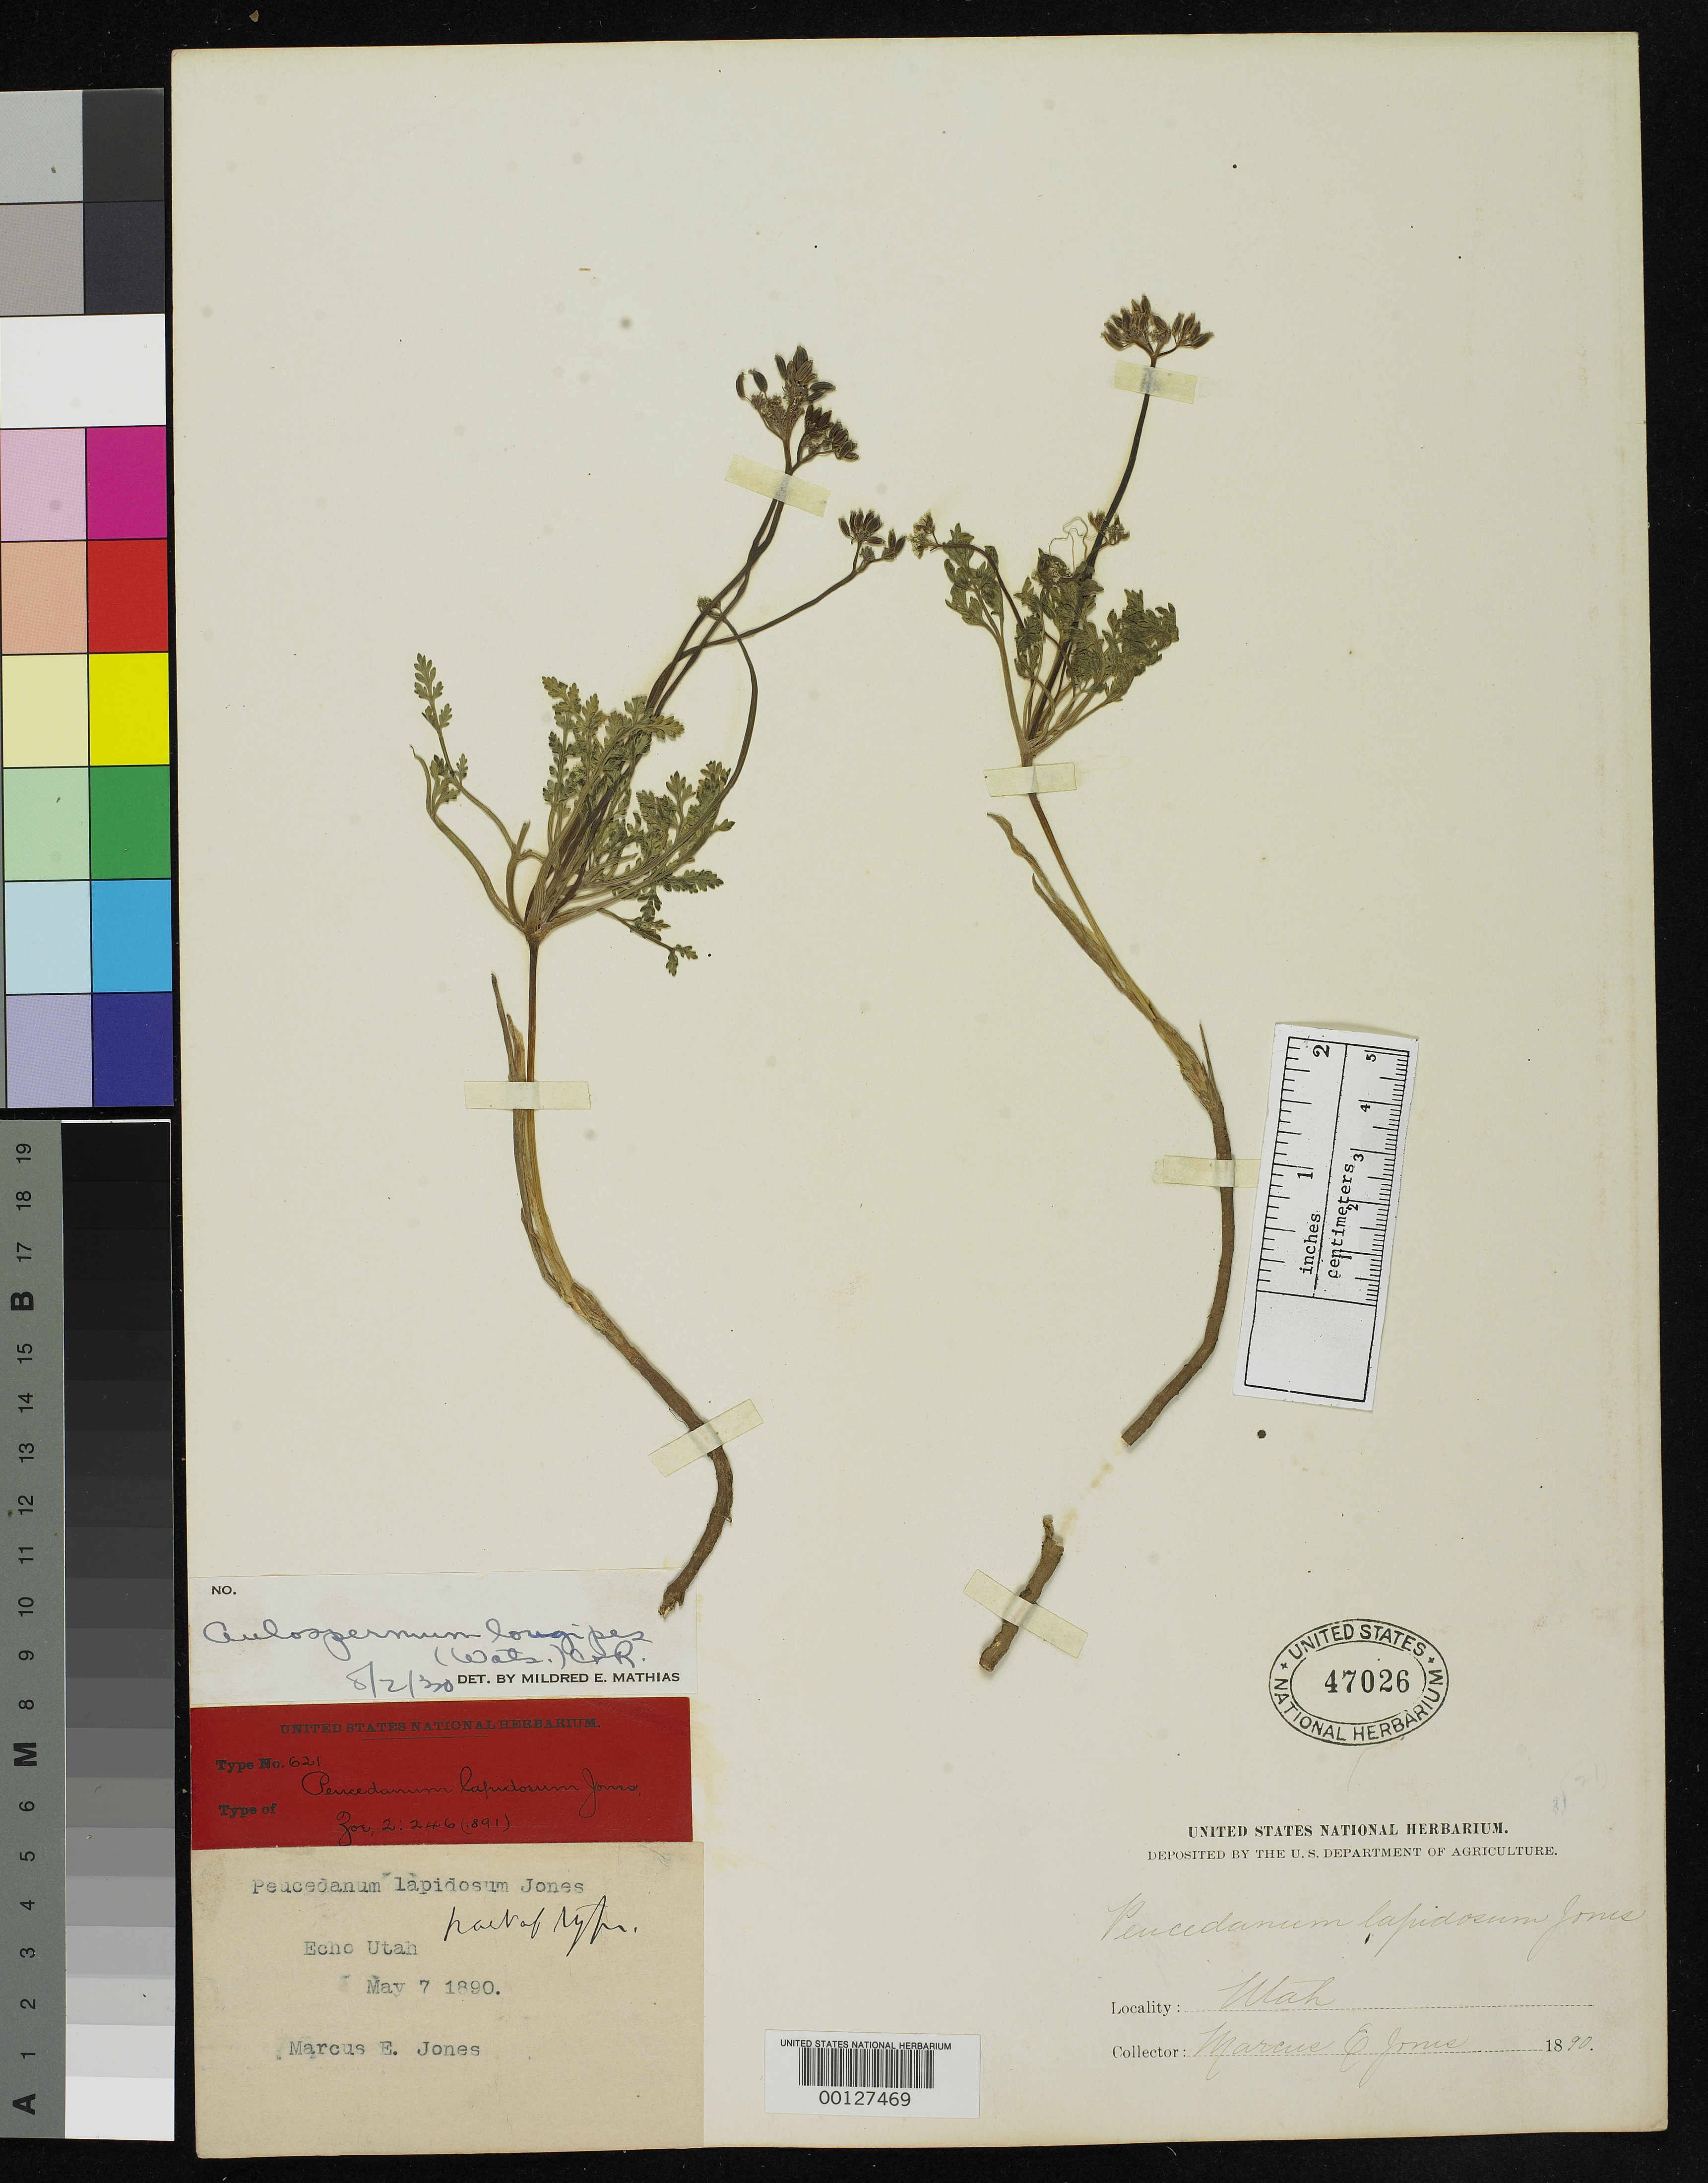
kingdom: Plantae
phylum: Tracheophyta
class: Magnoliopsida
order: Apiales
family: Apiaceae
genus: Peucedanum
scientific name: Peucedanum lapidosum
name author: M.E. Jones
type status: Type Collection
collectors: M. E. Jones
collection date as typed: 07 May 1890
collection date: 1890-05-07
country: United States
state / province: Utah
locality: Echo.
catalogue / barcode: US 47026